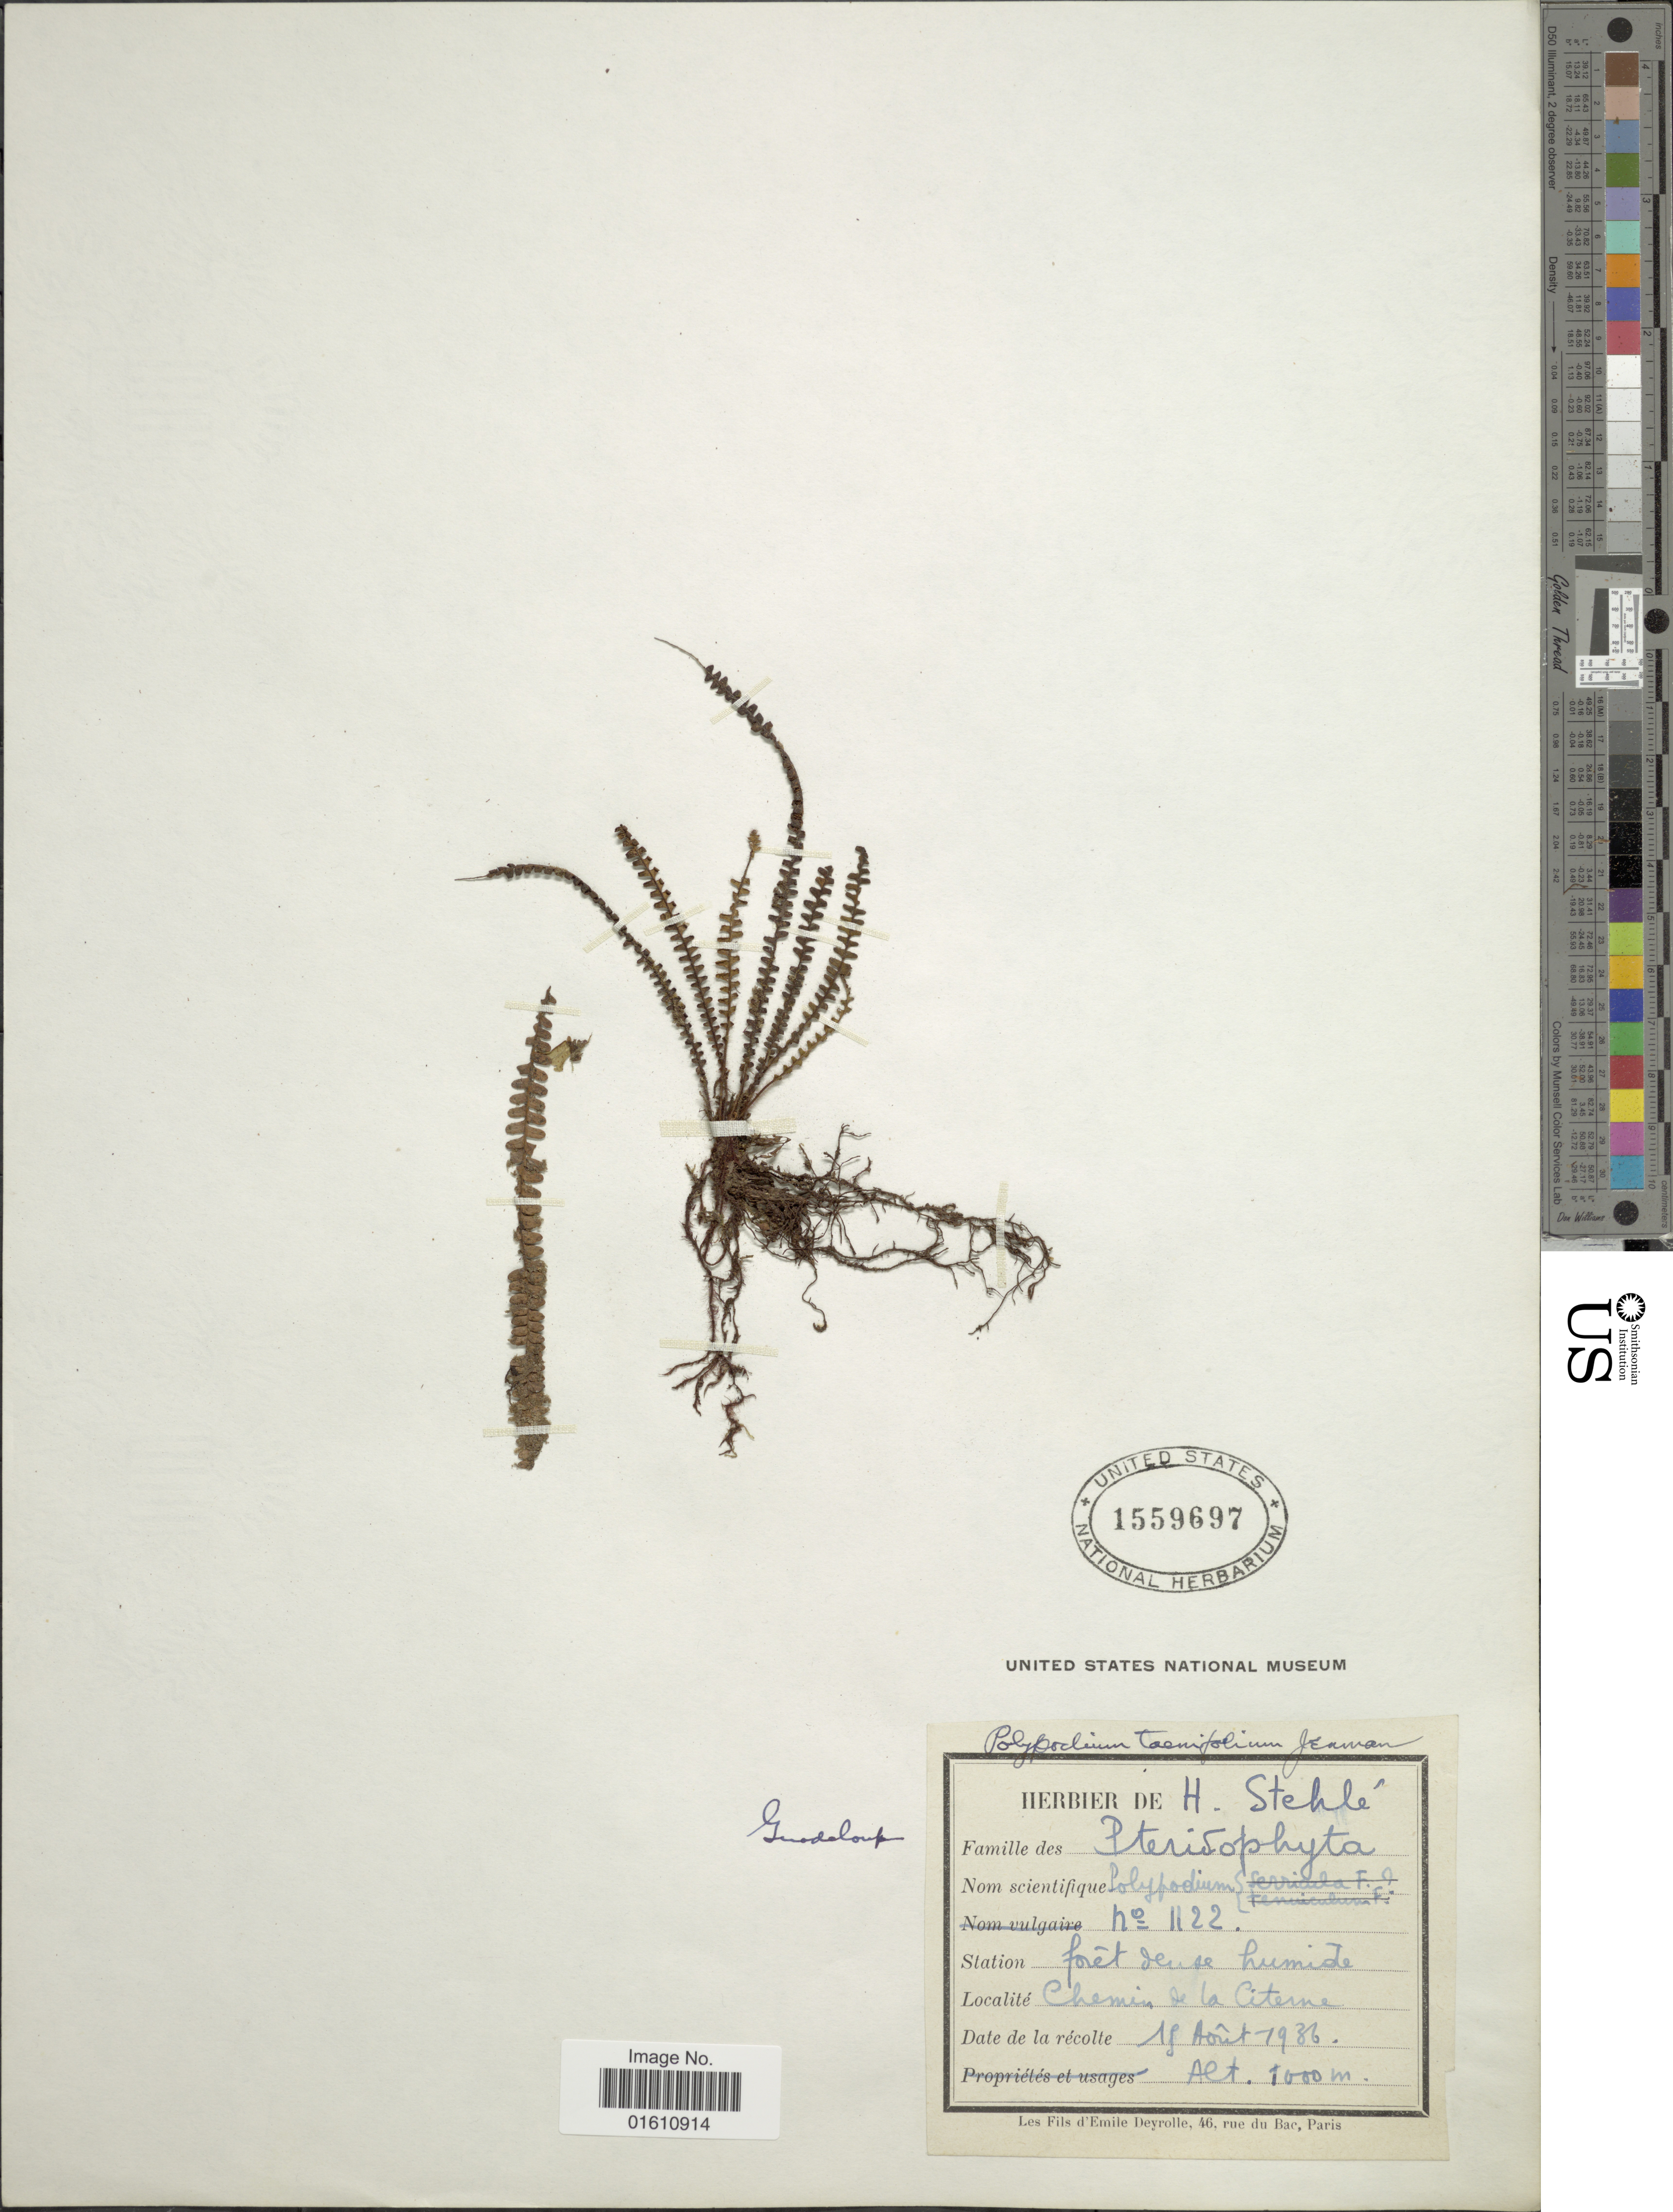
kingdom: Plantae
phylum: Tracheophyta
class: Polypodiopsida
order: Polypodiales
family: Polypodiaceae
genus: Moranopteris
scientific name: Moranopteris taenifolia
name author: (Jenman) R. Y. Hirai & J. Prado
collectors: ex herb. H. Stehlé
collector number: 1122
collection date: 1936-08-15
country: Guadeloupe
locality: Chemin De la Citerne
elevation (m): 1000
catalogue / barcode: US 1559697